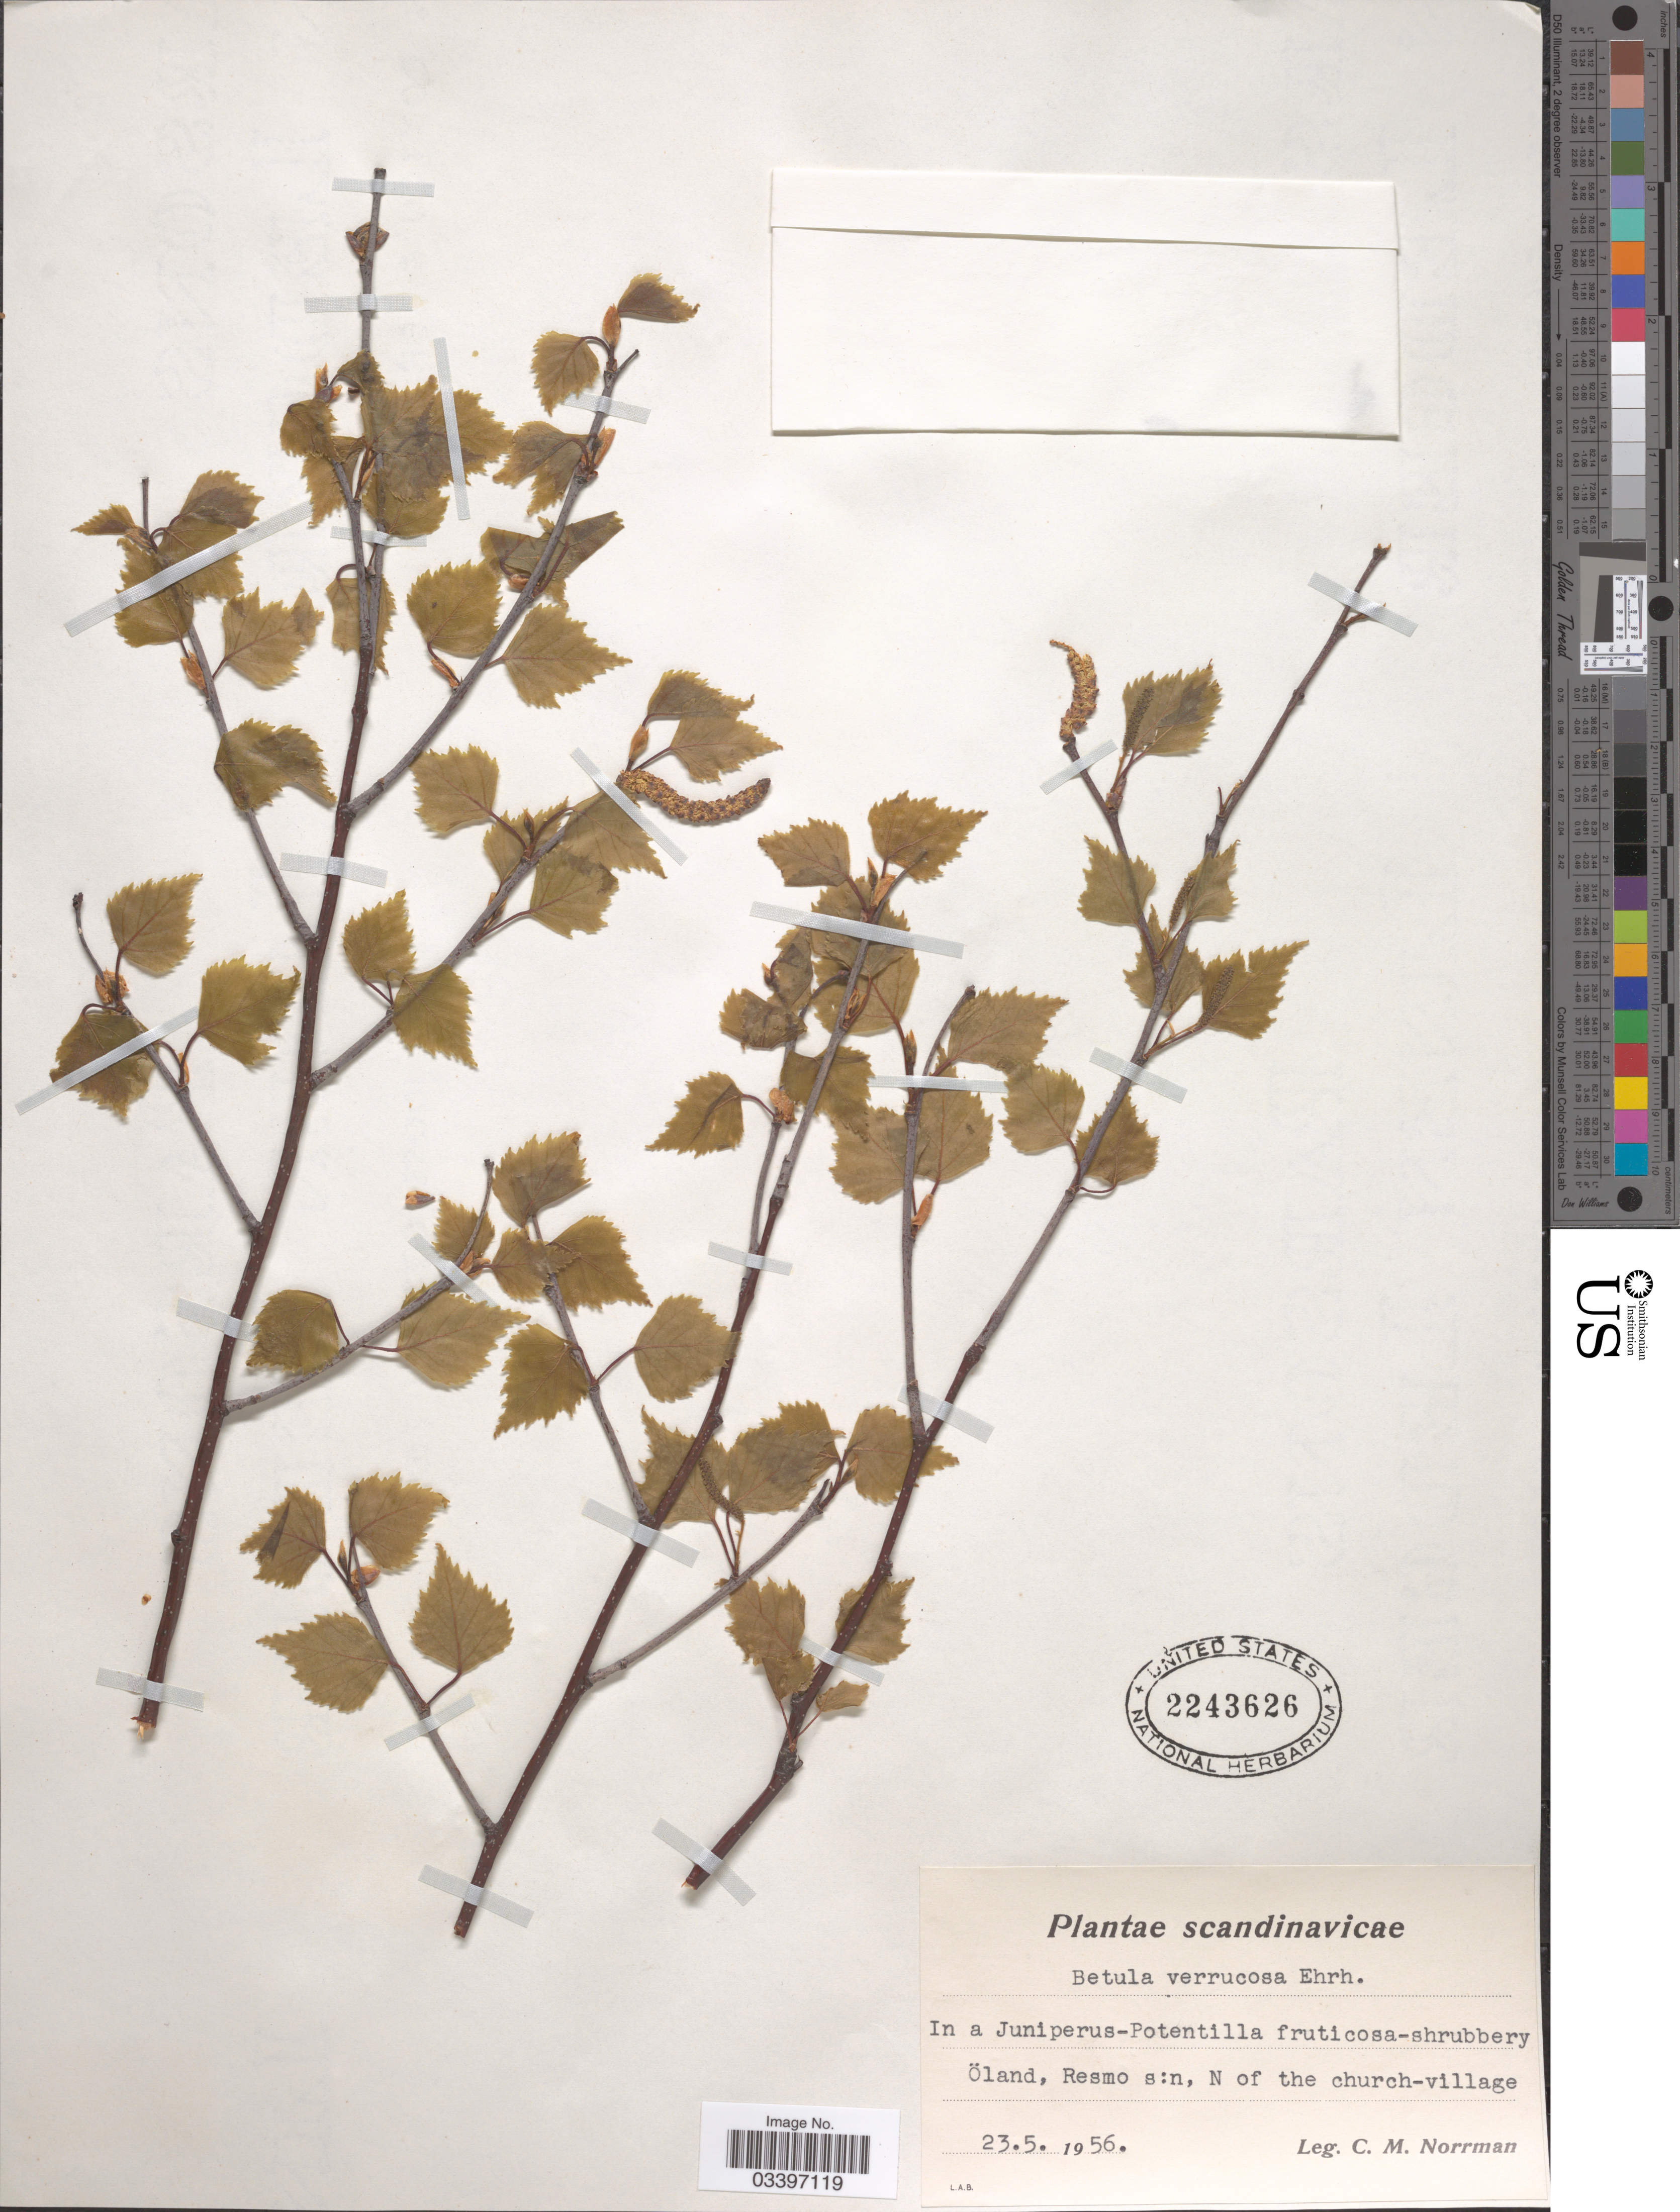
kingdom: Plantae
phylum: Tracheophyta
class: Magnoliopsida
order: Fagales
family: Betulaceae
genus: Betula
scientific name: Betula verrucosa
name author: Ehrh.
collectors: C. Norrman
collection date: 1956-05-23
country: Sweden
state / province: Kalmar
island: Oland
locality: Scandinavicae. Öland, Resmo s:n, N of the church-village.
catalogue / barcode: US 2243626